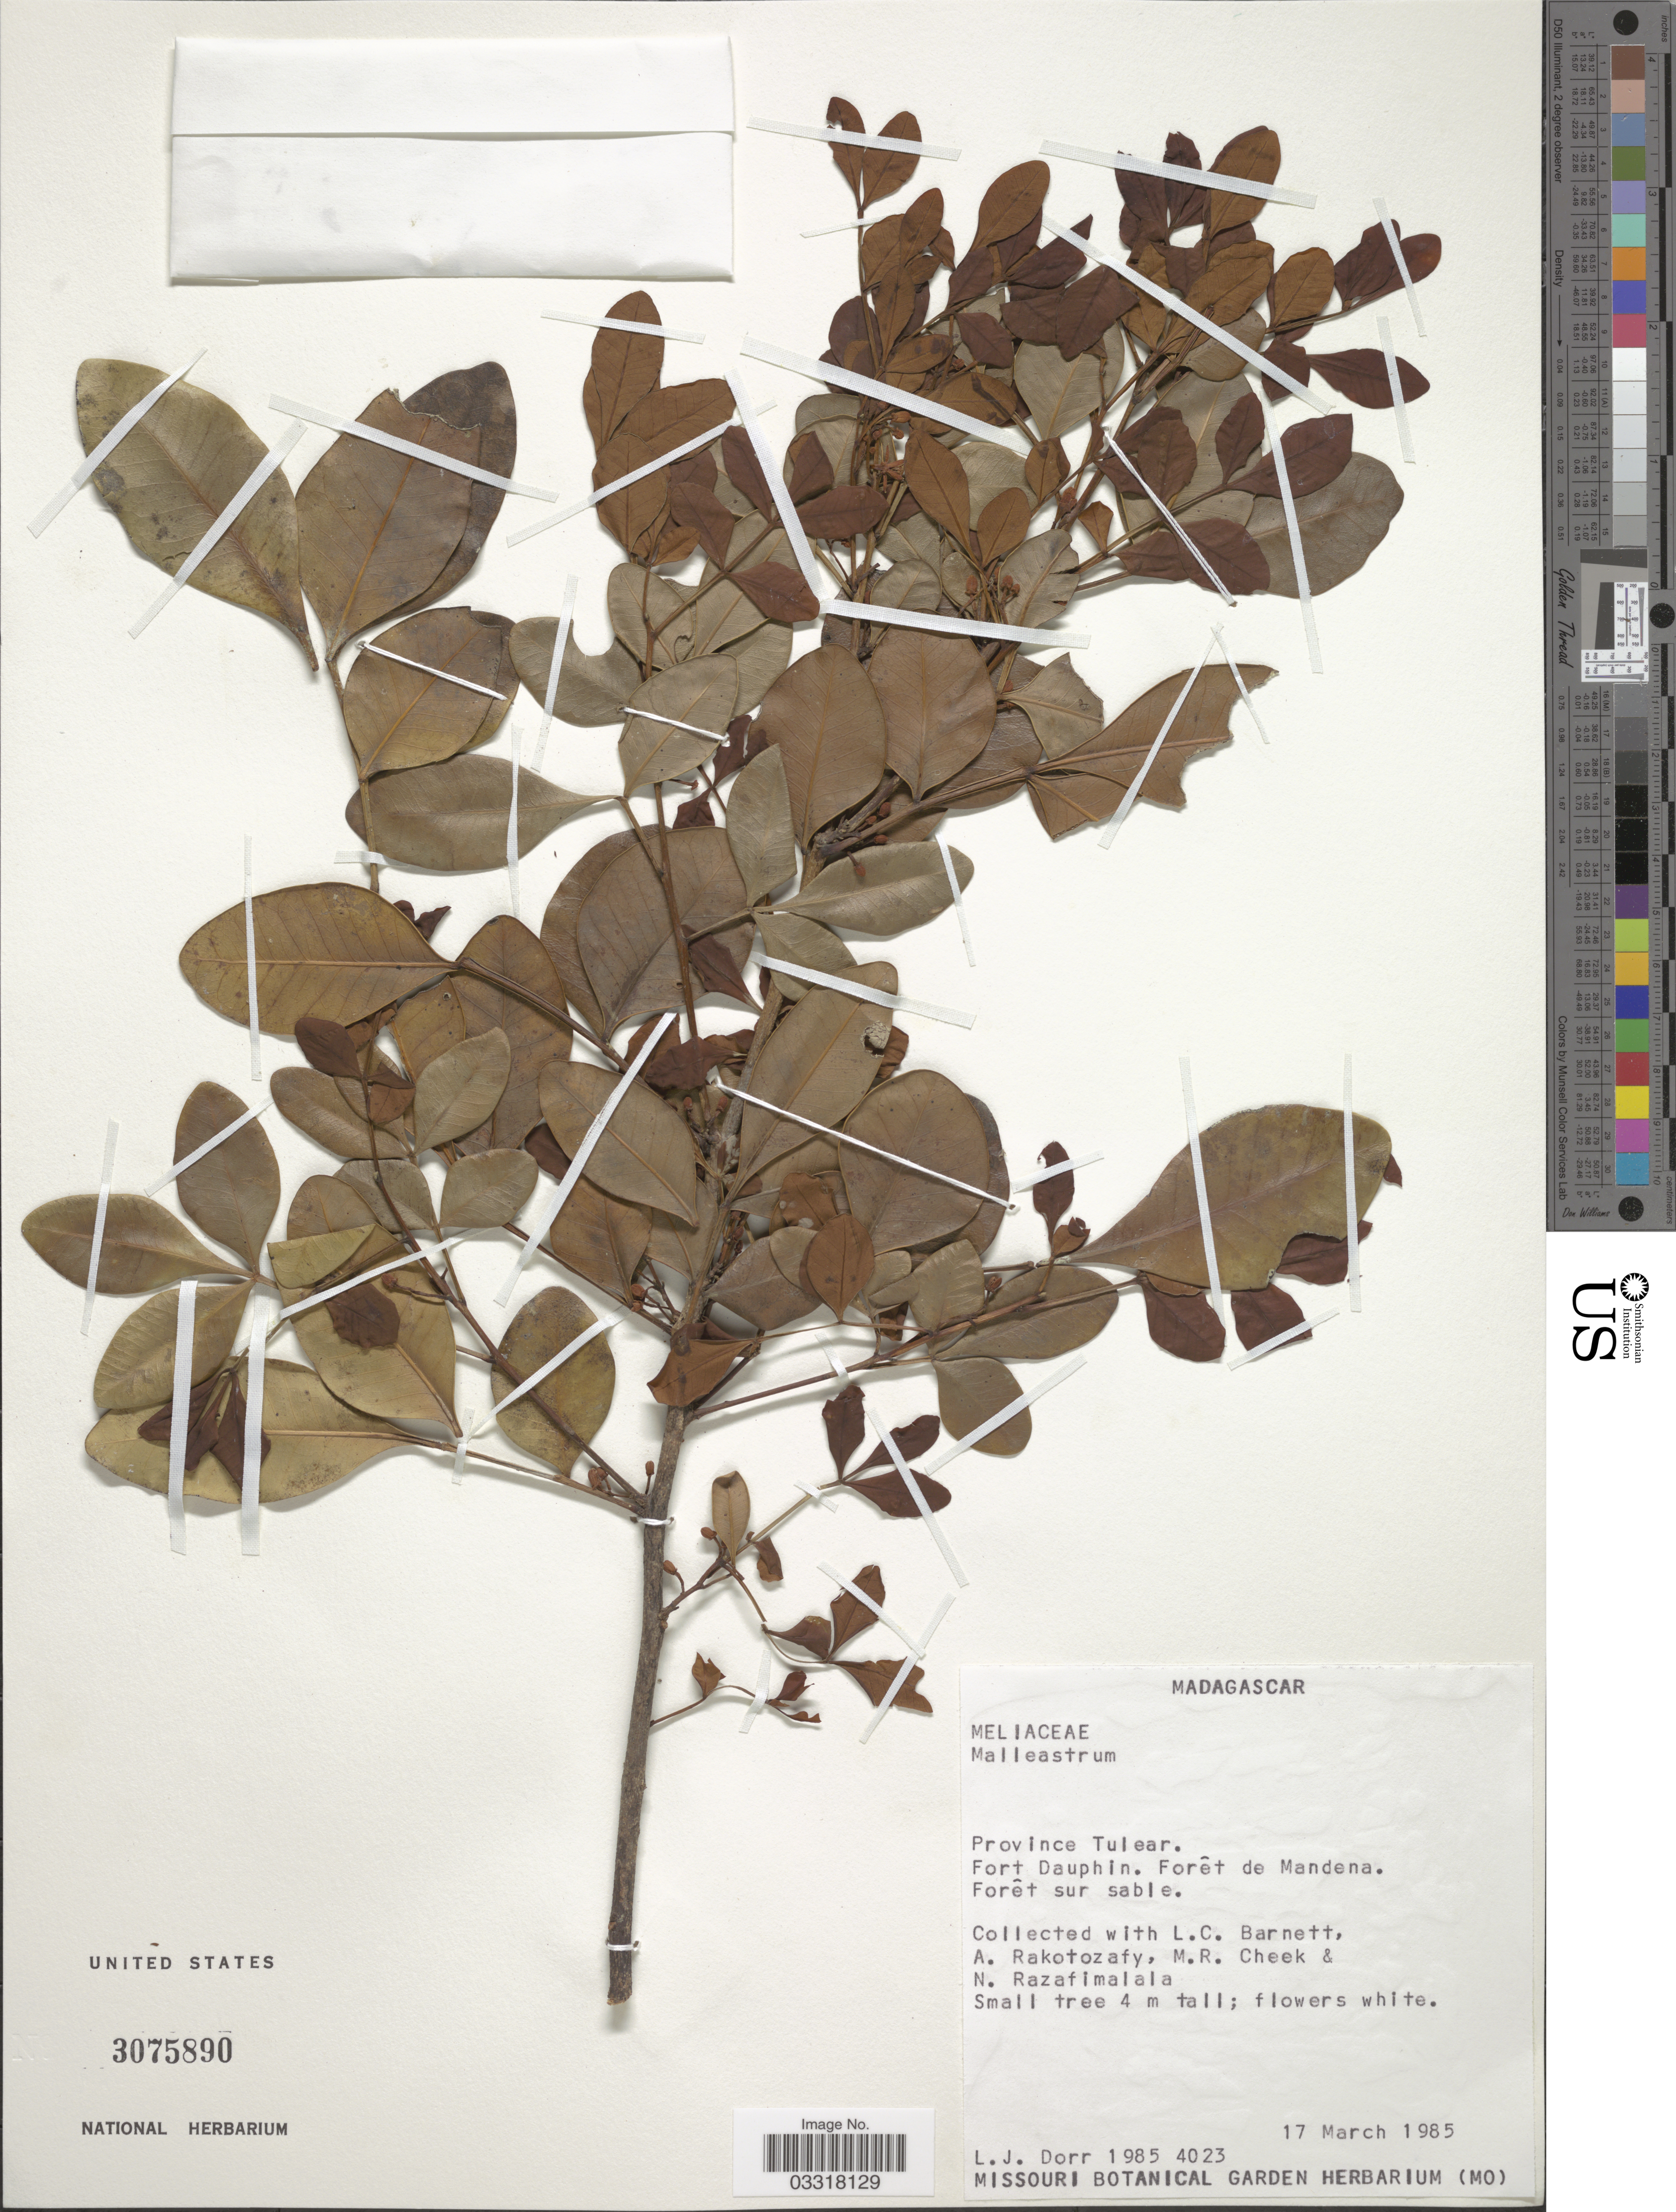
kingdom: Plantae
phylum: Tracheophyta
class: Magnoliopsida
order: Sapindales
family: Meliaceae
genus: Malleastrum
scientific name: Malleastrum sp.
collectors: L. J. Dorr, L. C. Barnett, A. Rakotozafy, M. Cheek & N. Razafimalala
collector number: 1985/4023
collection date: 1985-03-17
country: Madagascar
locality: Province Tulear. Fort Dauphin. Forêt de Mandena. Forêt sur sable.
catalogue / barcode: US 3075890